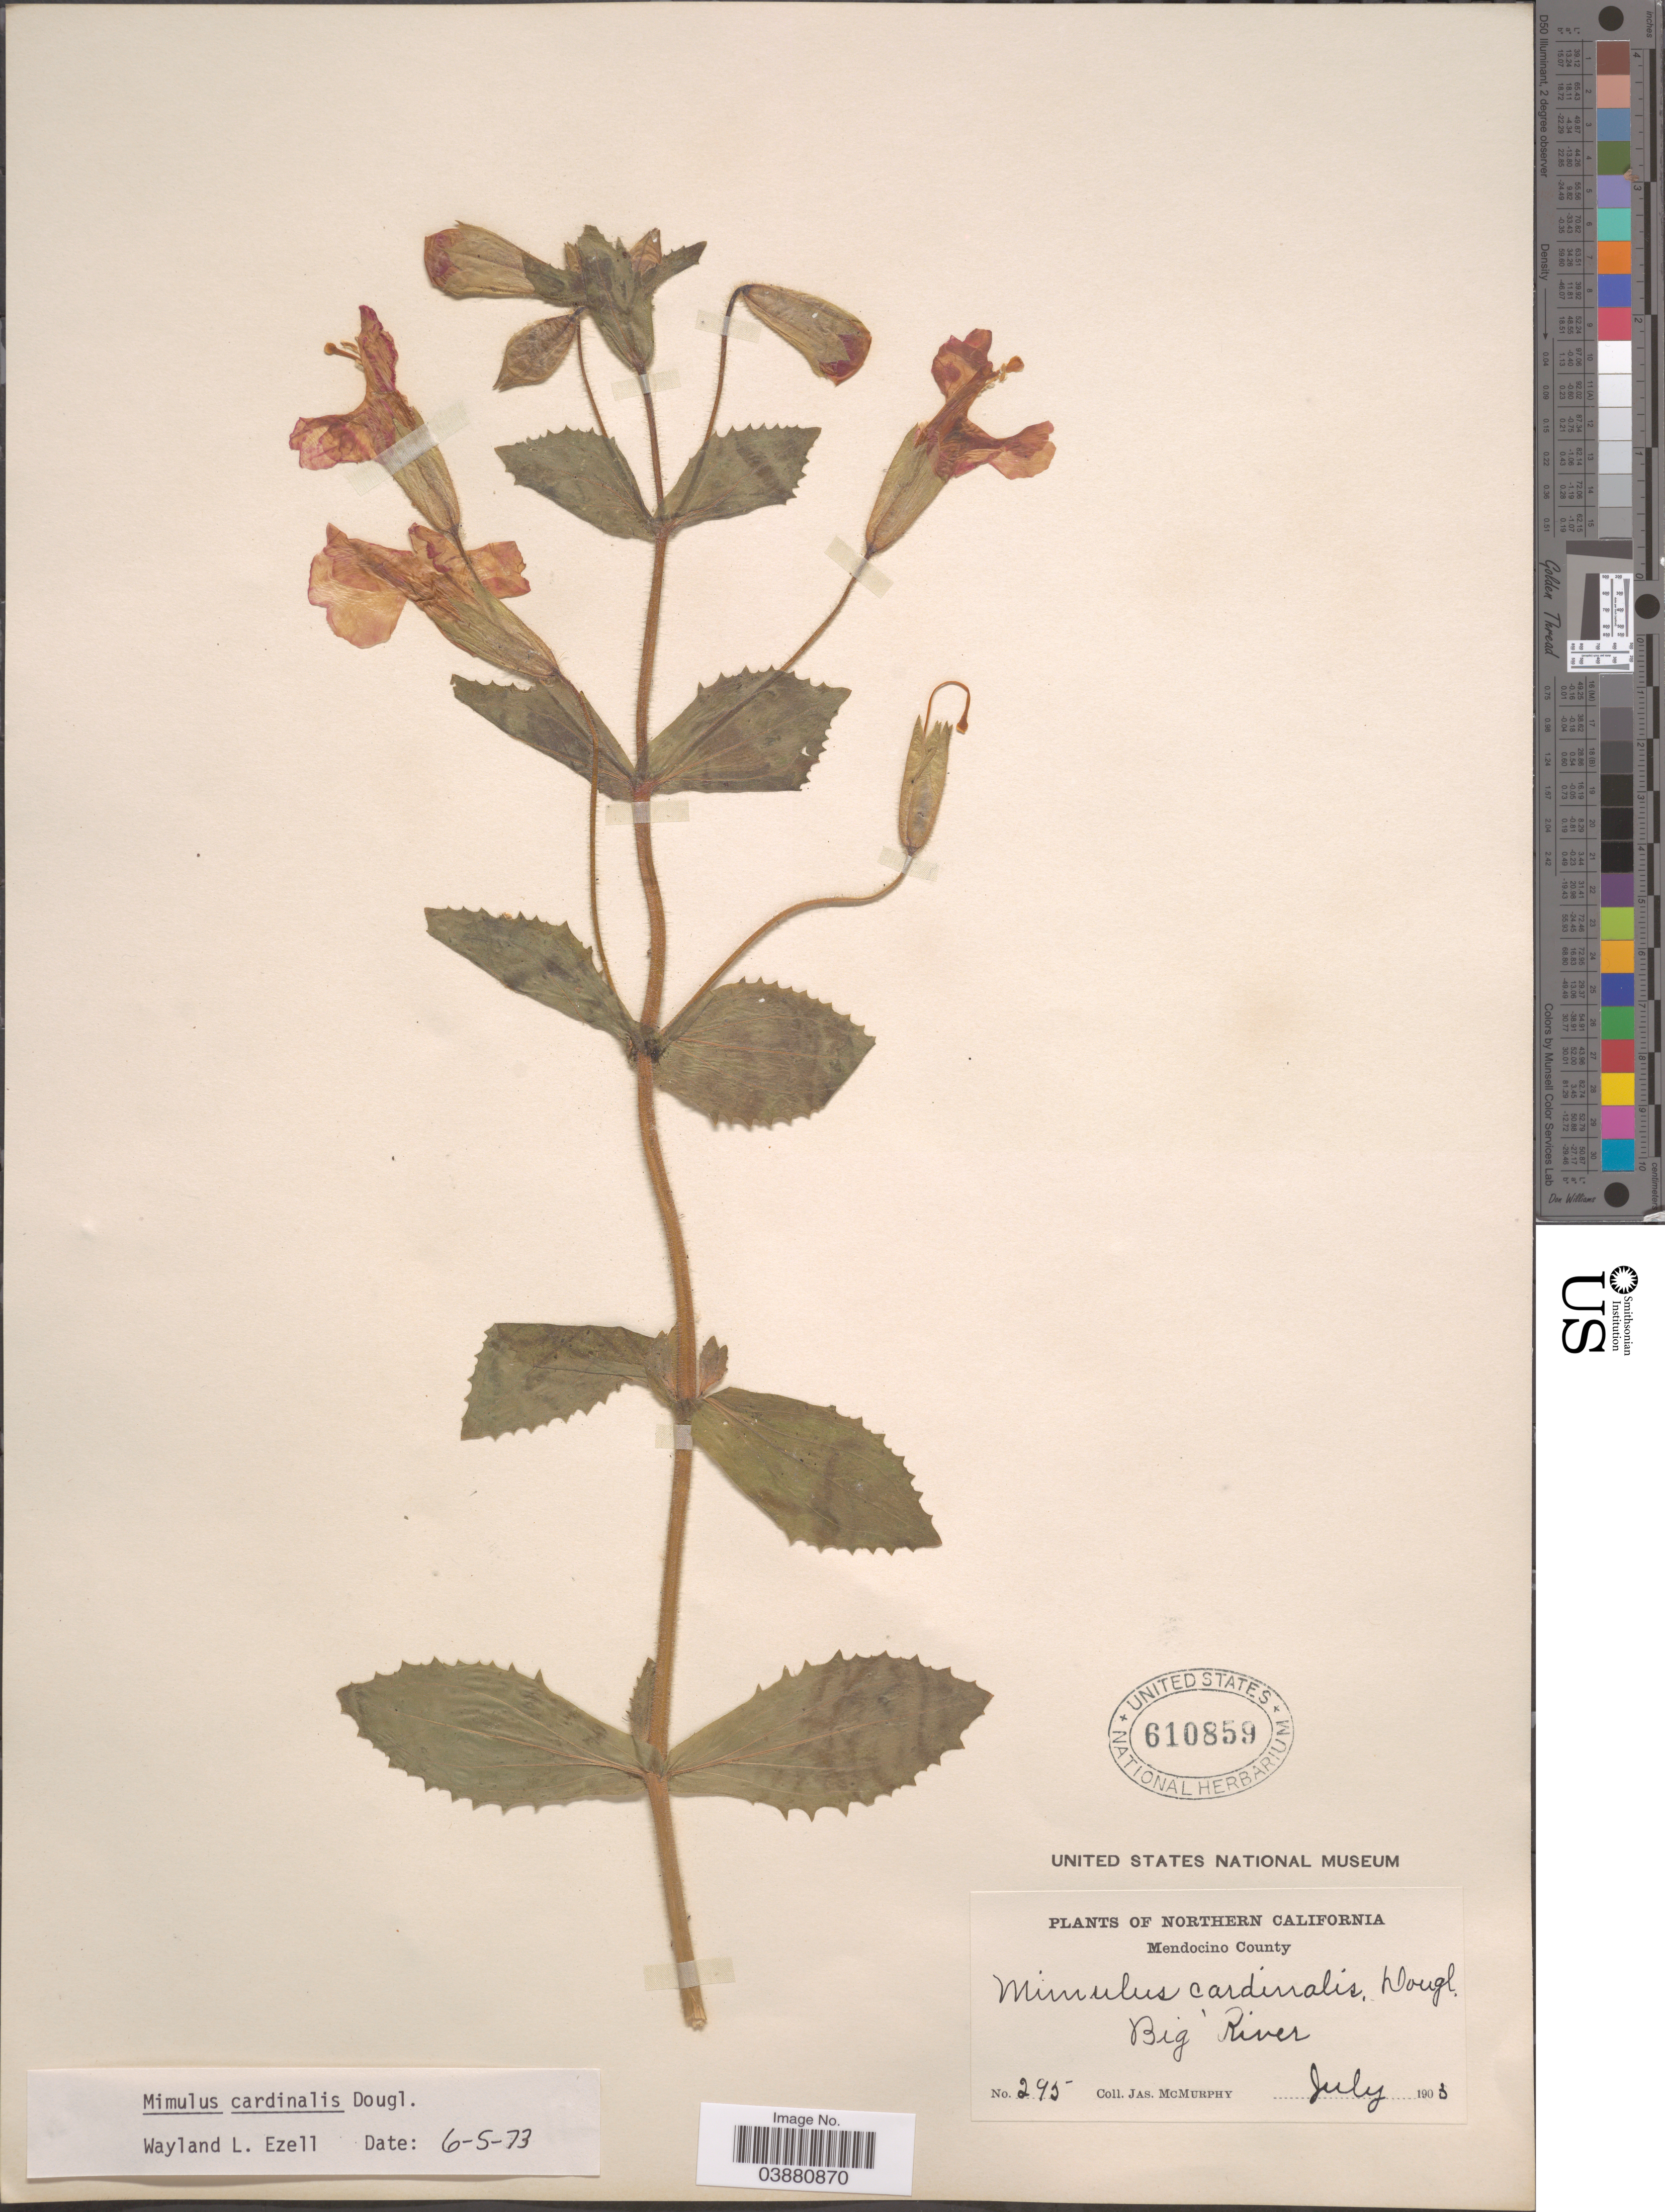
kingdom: Plantae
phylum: Tracheophyta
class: Magnoliopsida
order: Lamiales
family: Phrymaceae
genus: Mimulus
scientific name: Mimulus cardinalis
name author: Douglas ex Benth.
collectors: J. McMurphy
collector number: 295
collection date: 1905-07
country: United States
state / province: California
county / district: Mendocino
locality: Northern California. Mendocino County. Big River.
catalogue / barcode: US 610859